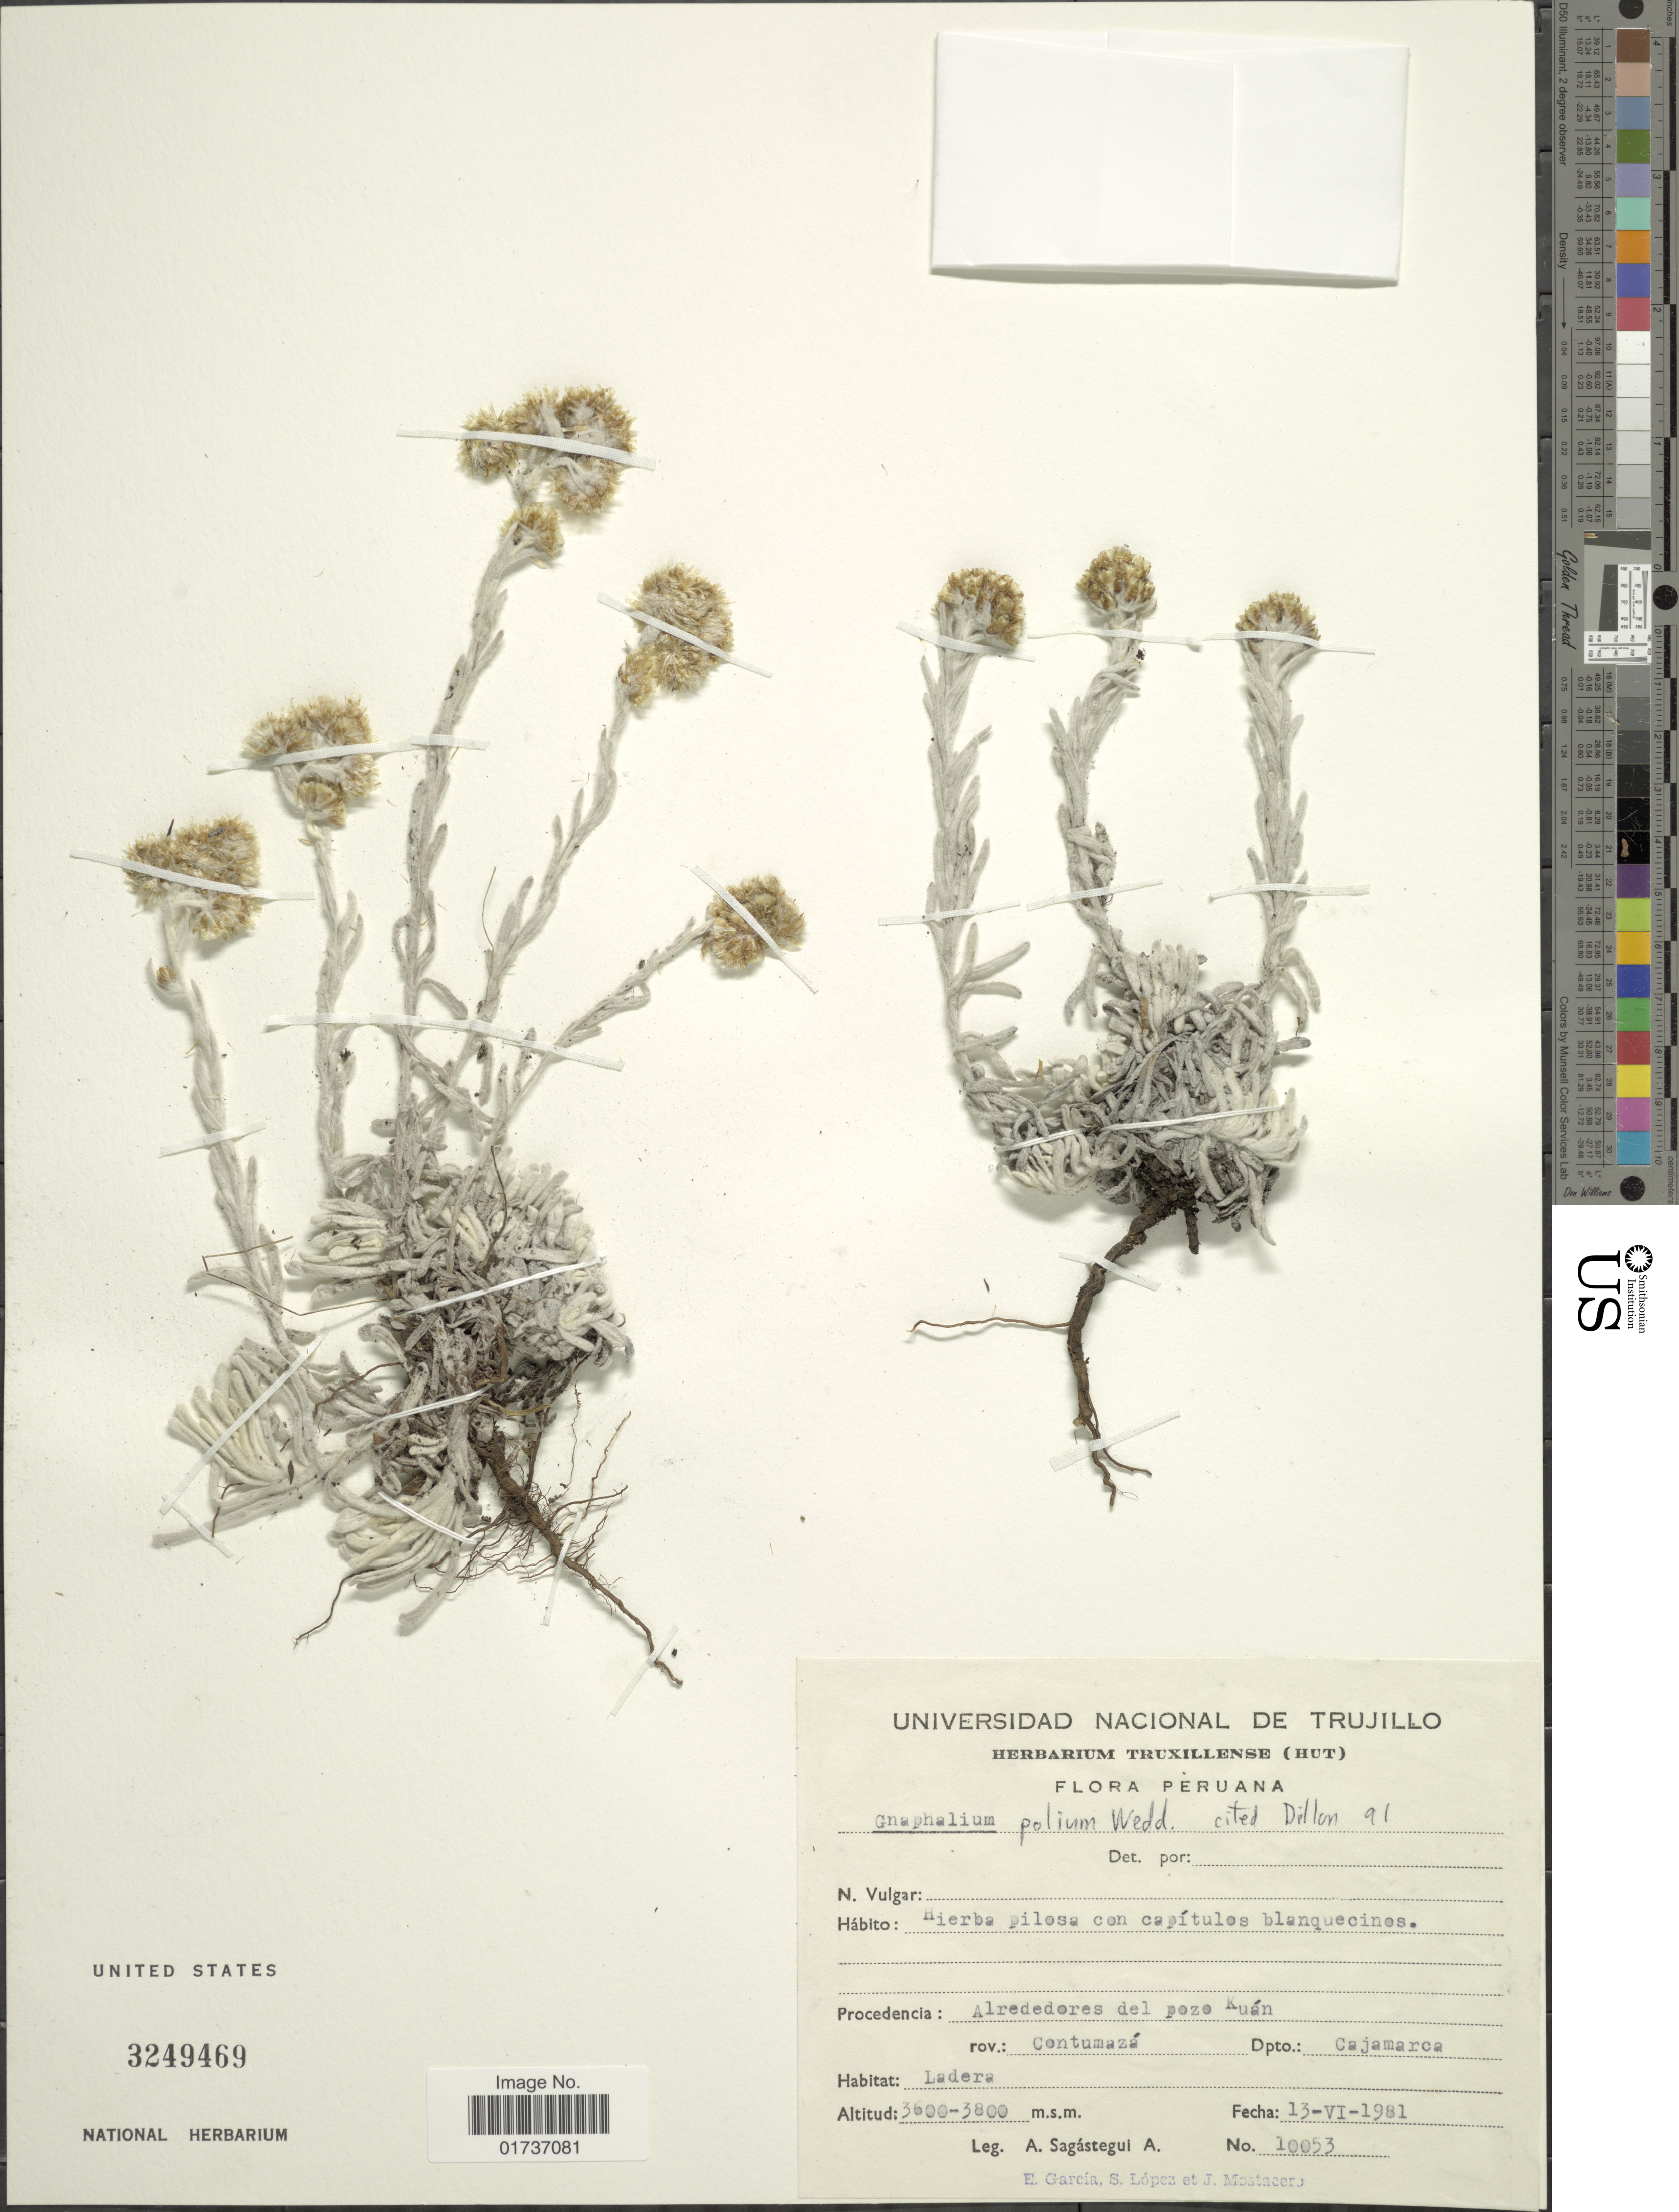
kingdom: Plantae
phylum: Tracheophyta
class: Magnoliopsida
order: Asterales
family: Asteraceae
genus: Gnaphalium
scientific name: Gnaphalium polium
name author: Wedd.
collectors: A. Sagástegui A.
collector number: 10053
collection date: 1981-06-13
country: Peru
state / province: Cajamarca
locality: Alrededores del pozo Kuán, prov. Contumazá, Dpto Cajamarca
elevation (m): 3600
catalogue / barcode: US 3249469